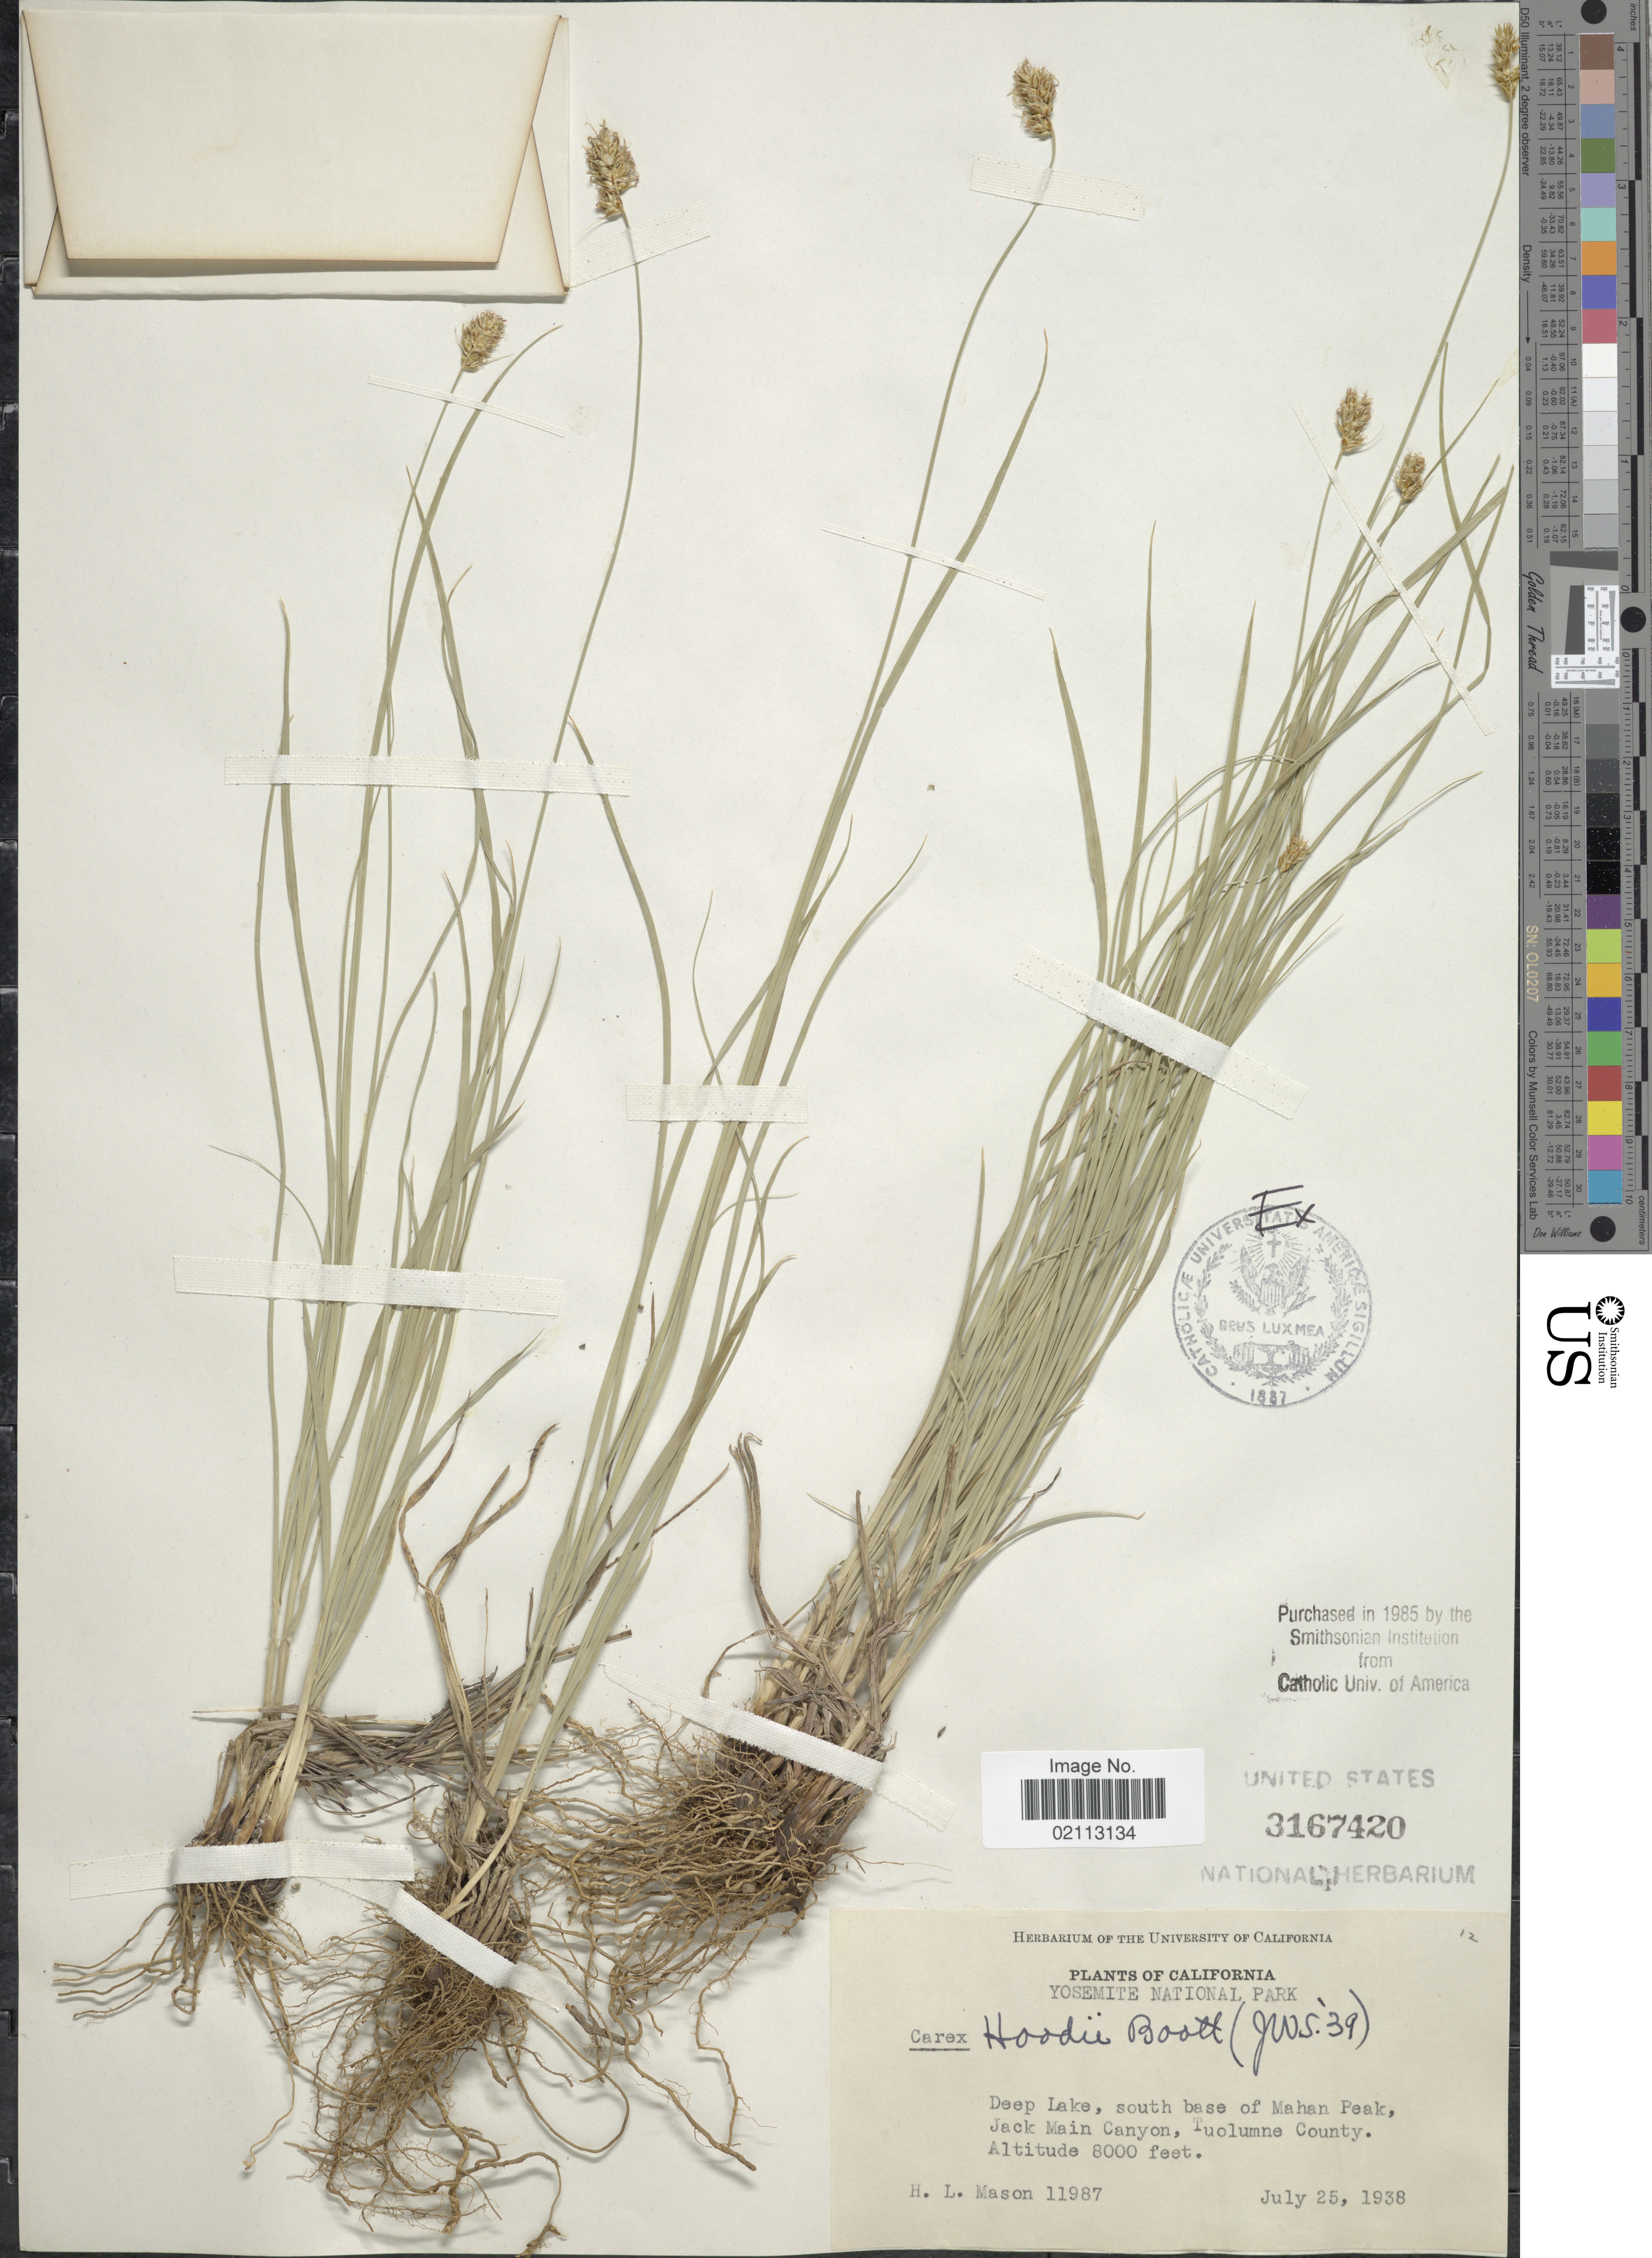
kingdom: Plantae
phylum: Tracheophyta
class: Liliopsida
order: Poales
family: Cyperaceae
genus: Carex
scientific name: Carex hoodii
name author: Boott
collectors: H. L. Mason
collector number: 11987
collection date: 1938-07-25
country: United States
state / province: California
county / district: Tuolumne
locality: Deep Lake, south base of Mahan Peak, Jack Main Canyon, Tuolumne County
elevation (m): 2438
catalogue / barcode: US 3167420